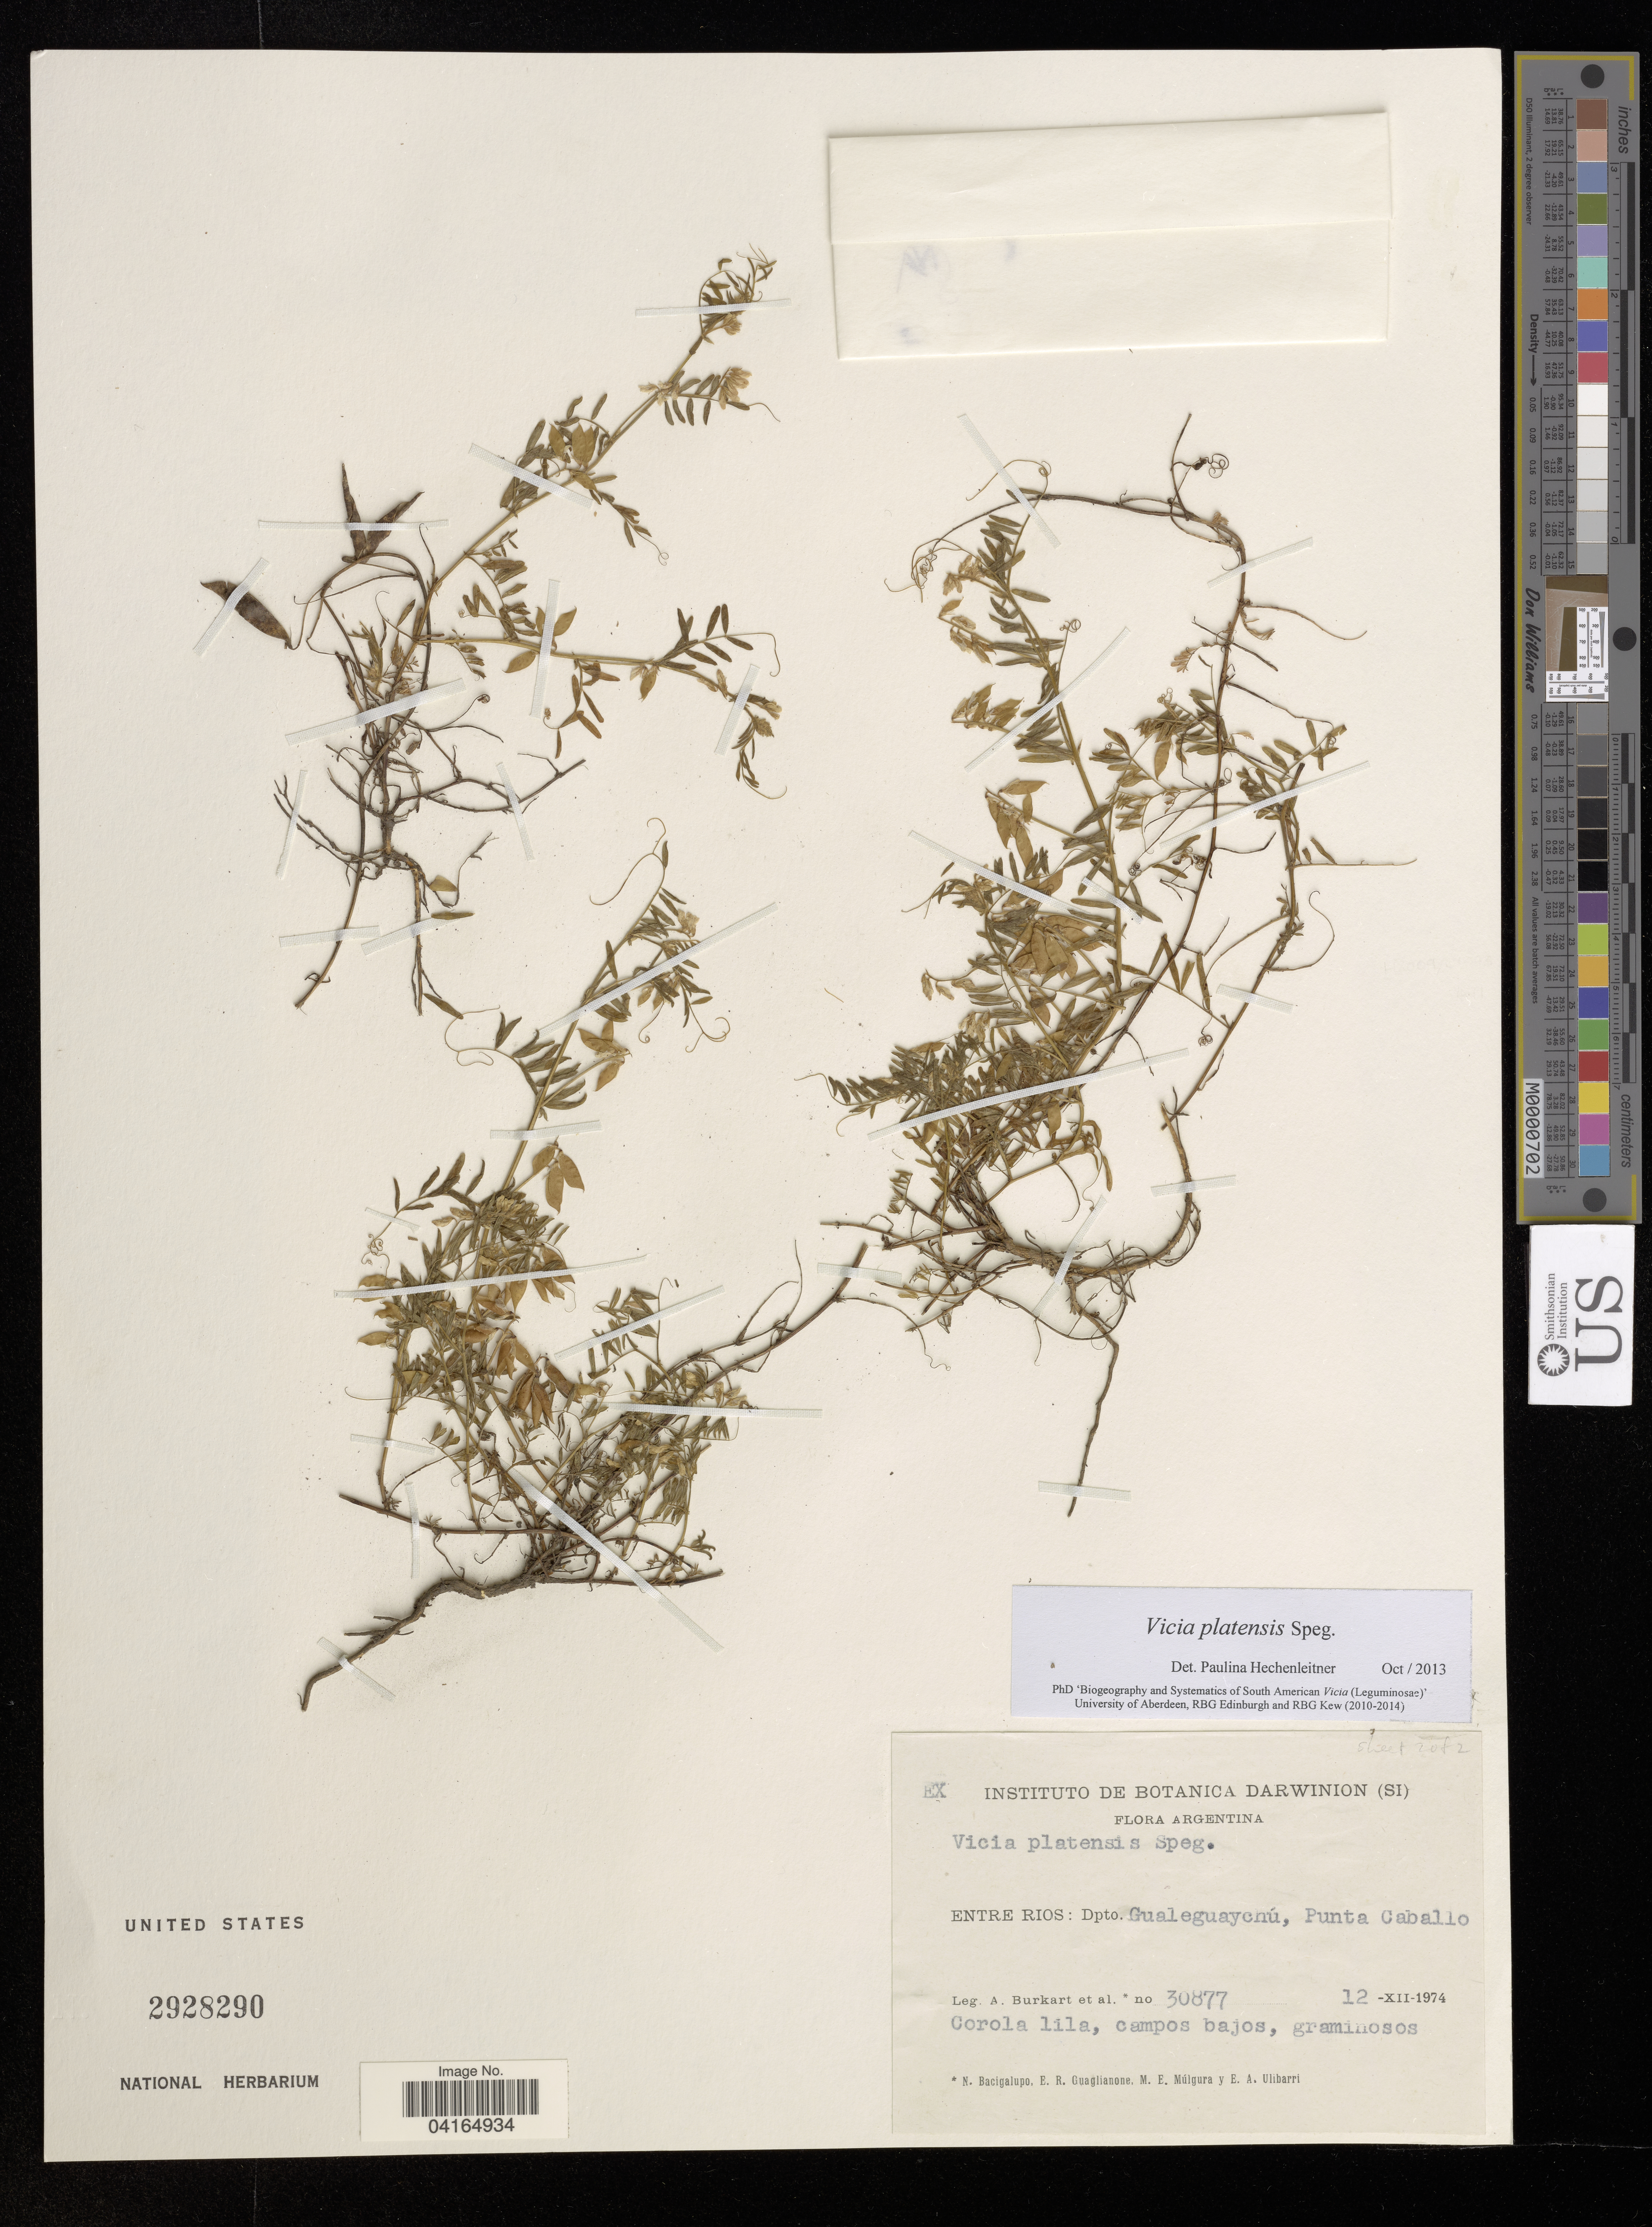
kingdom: Plantae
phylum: Tracheophyta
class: Magnoliopsida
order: Fabales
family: Fabaceae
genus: Vicia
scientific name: Vicia platensis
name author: Speg.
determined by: Hechenleitner, Paulina, RBG Edinburgh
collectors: A. E. Burkart, N. M. Bacigalupo, E. R. Guaglianone, M. Mulgura & E. A. Ulibarri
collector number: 30877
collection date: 1974-12-12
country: Argentina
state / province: Entre Rios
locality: Dpto. Gualeguaychú, Punta Caballo.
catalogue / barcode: US 2928290